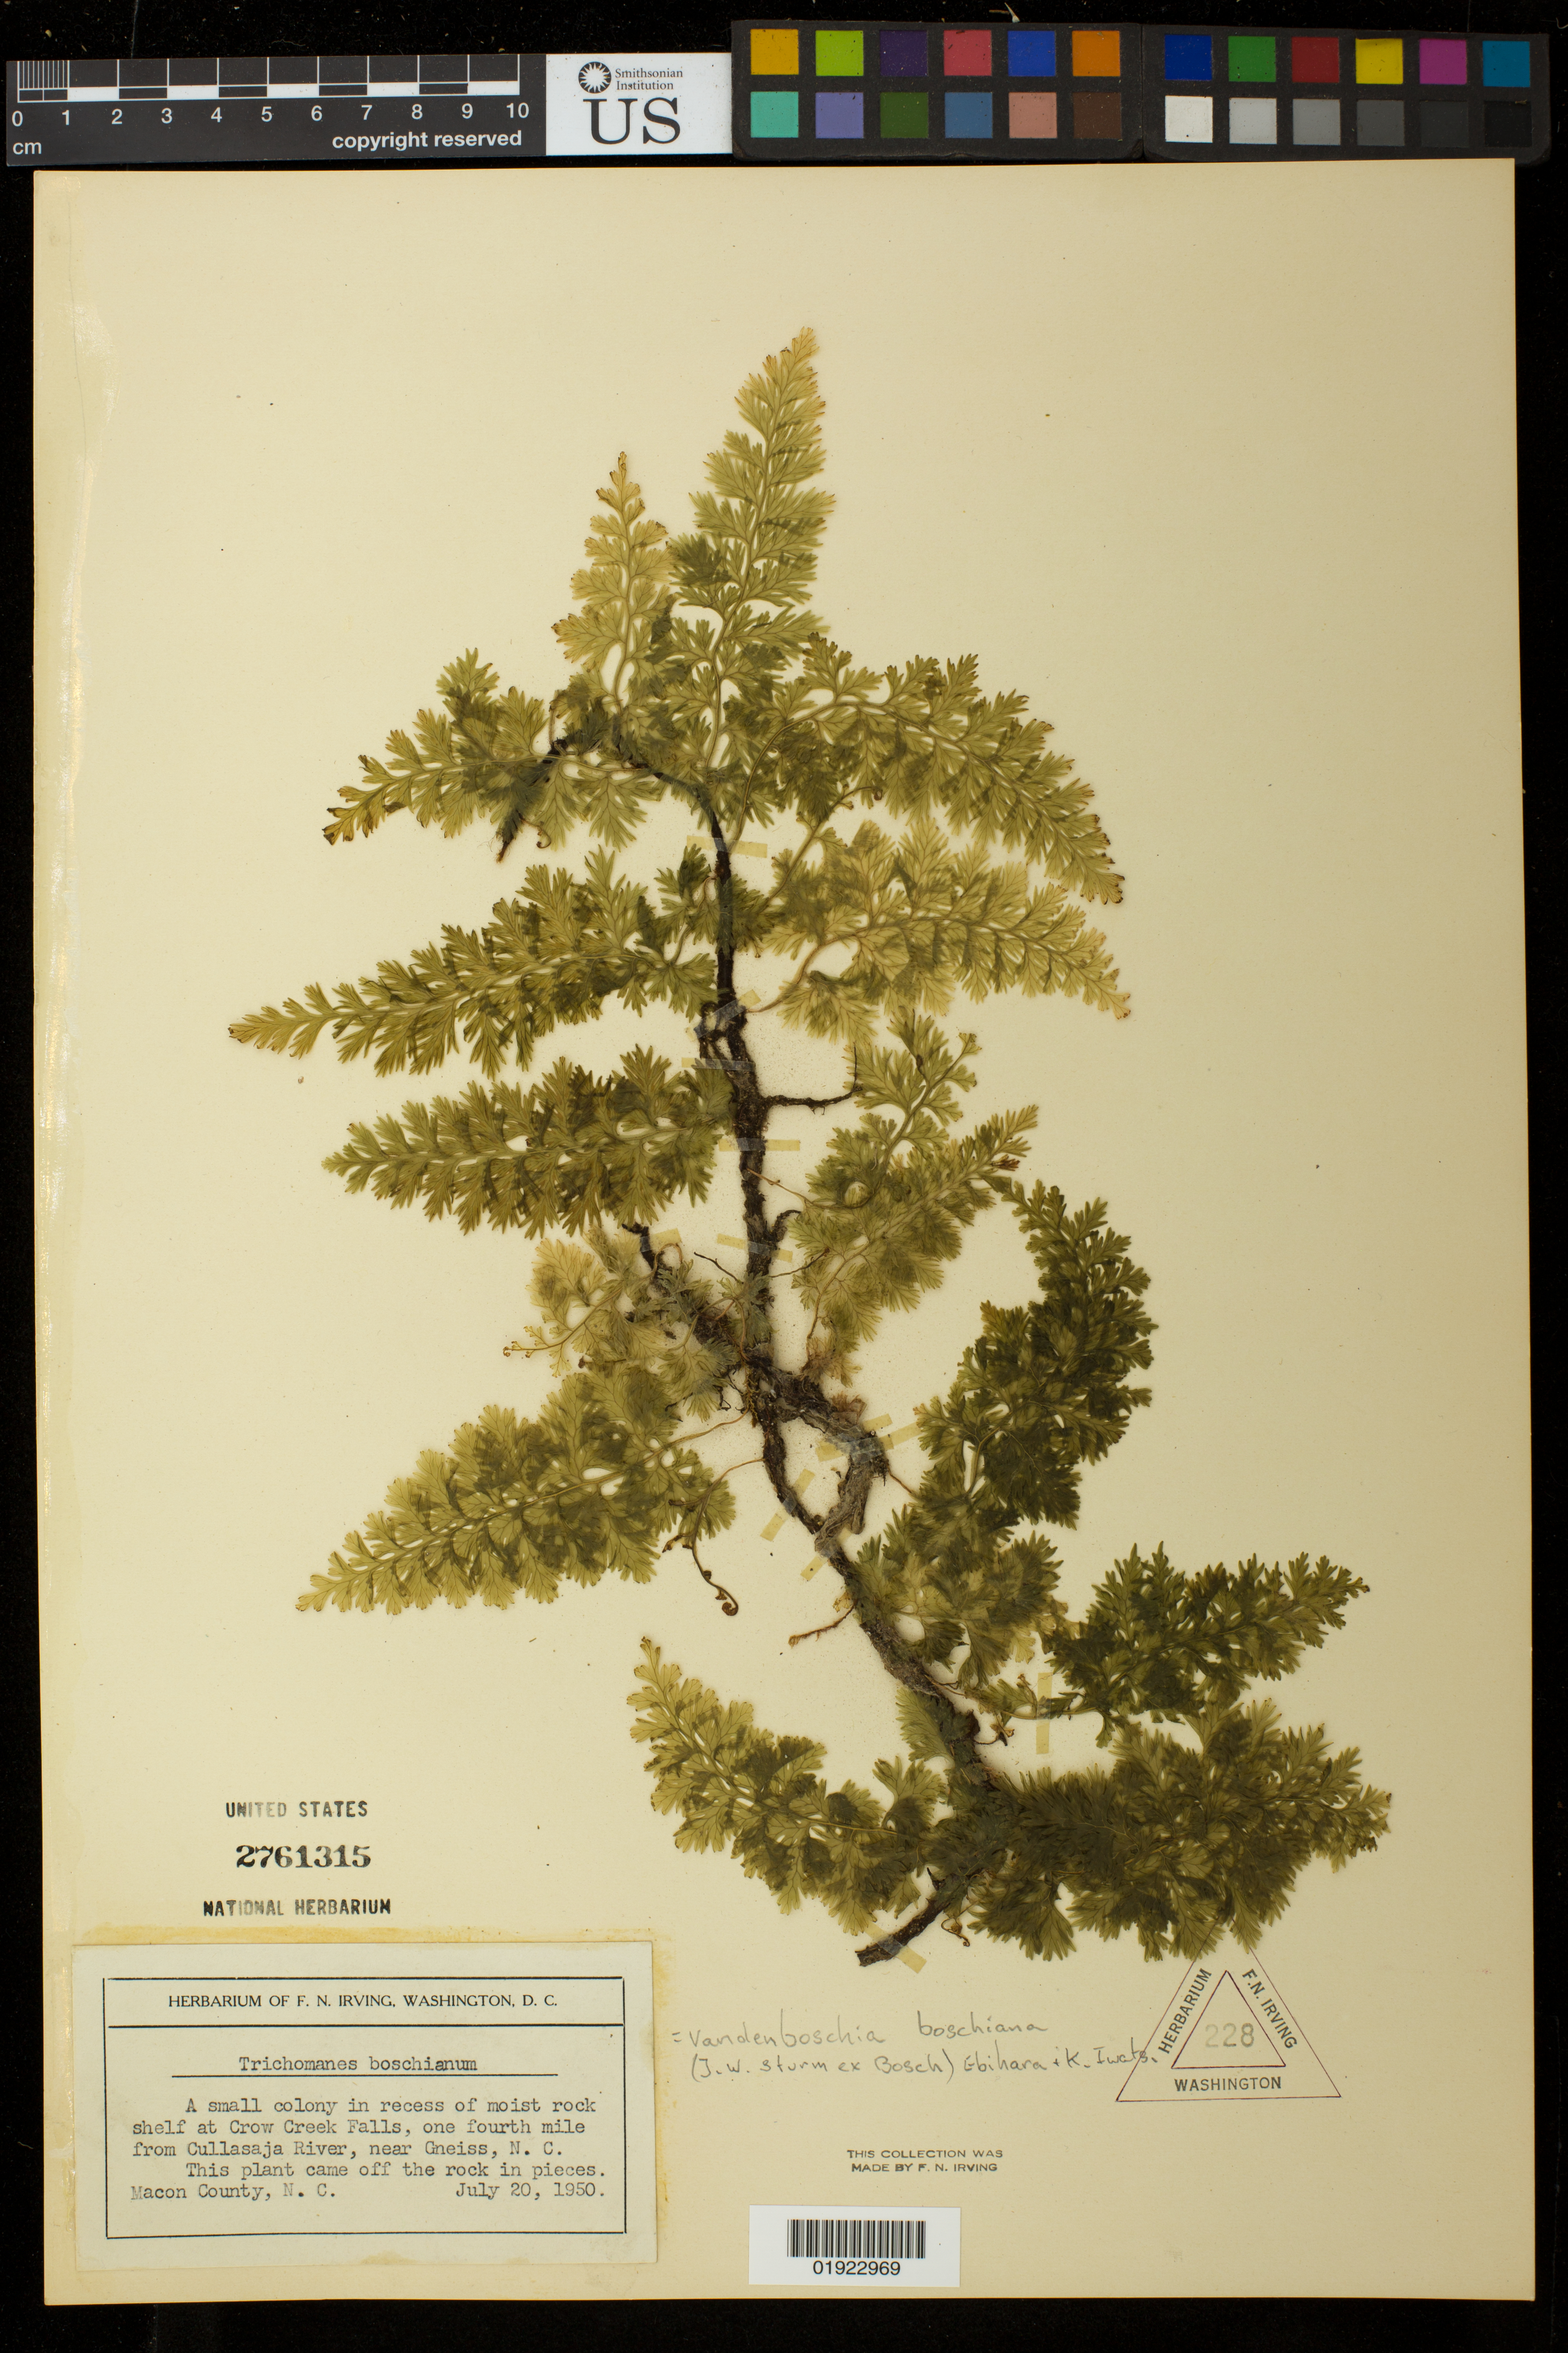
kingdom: Plantae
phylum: Tracheophyta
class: Polypodiopsida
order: Hymenophyllales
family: Hymenophyllaceae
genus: Vandenboschia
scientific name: Vandenboschia boschiana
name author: (J.W. Sturm ex Bosch) Ebihara & K. Iwats.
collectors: F. Irving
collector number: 228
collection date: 1950-07-20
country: United States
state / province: North Carolina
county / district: Macon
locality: Crow Creek Falls, one fourth mile from Cullasaja River, near Gneiss.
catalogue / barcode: US 2761315